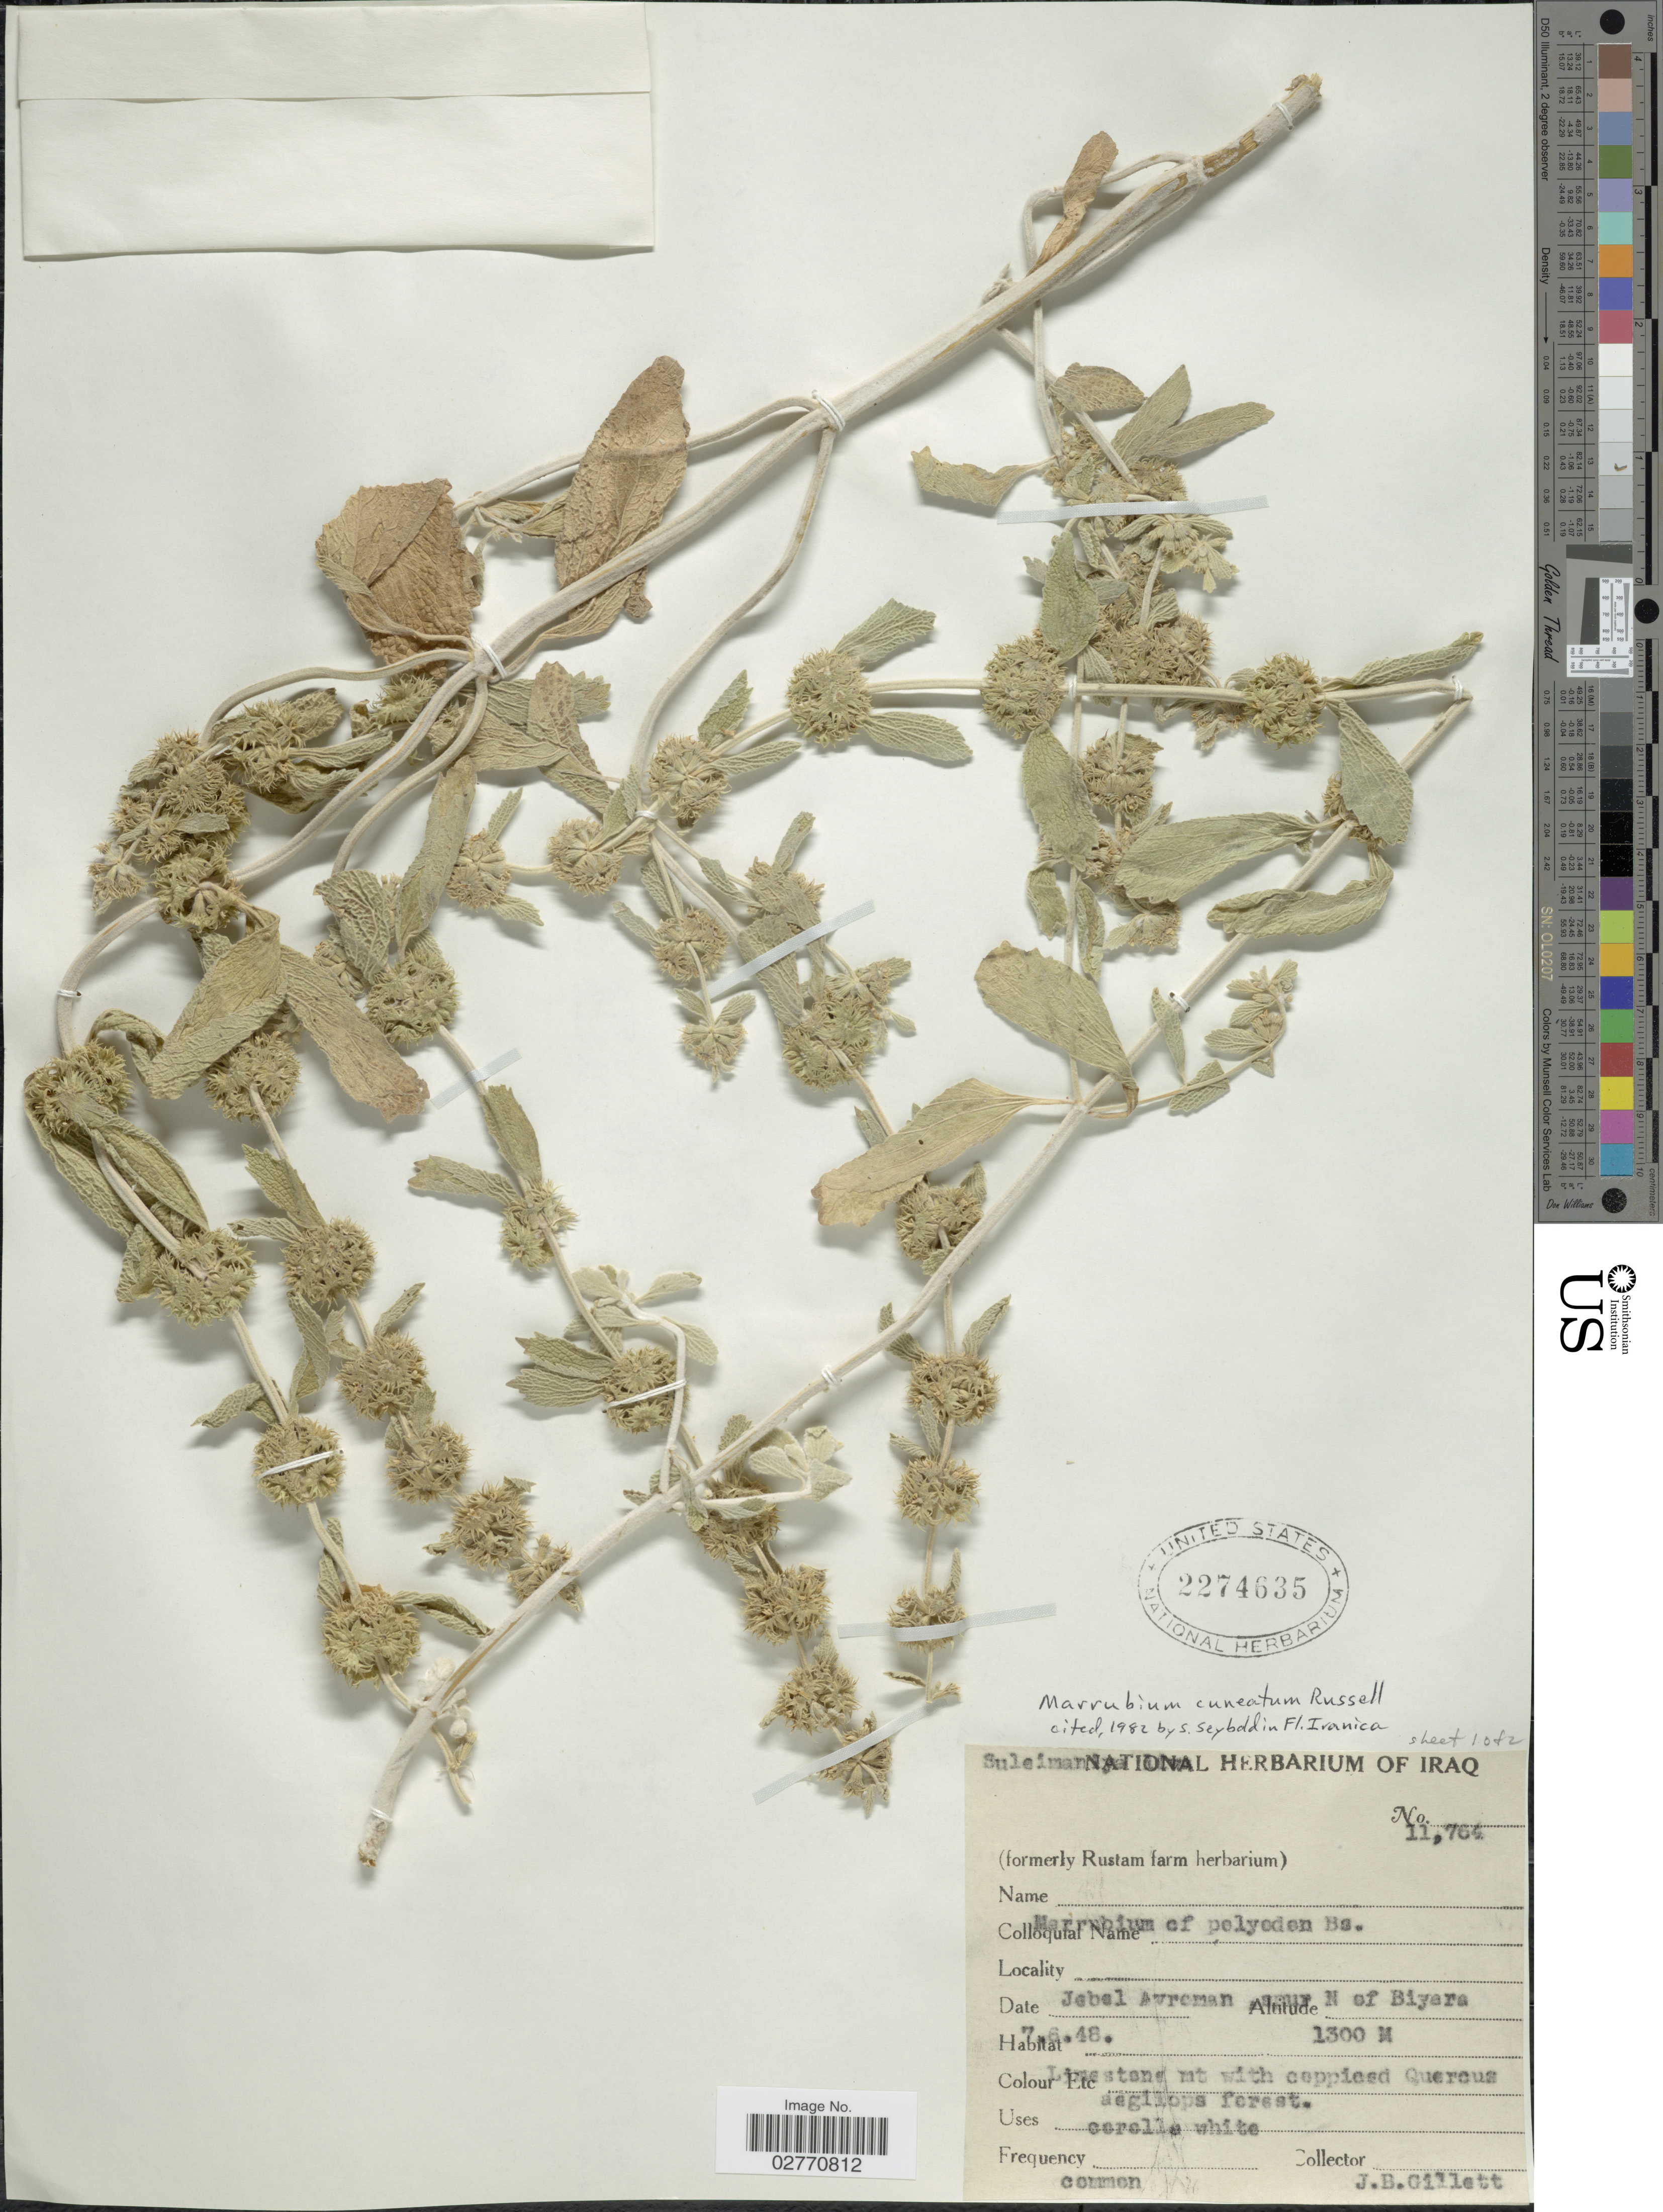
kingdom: Plantae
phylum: Tracheophyta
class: Magnoliopsida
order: Lamiales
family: Lamiaceae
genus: Marrubium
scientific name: Marrubium cuneatum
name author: Banks & Sol.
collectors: J. B. Gillett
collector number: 11764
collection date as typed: Transcribed d/m/y: 7/6/48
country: Iraq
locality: Suleimaniya liwa. Jebel Avroman, spur N of Biyara.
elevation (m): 1300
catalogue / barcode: US 2274635